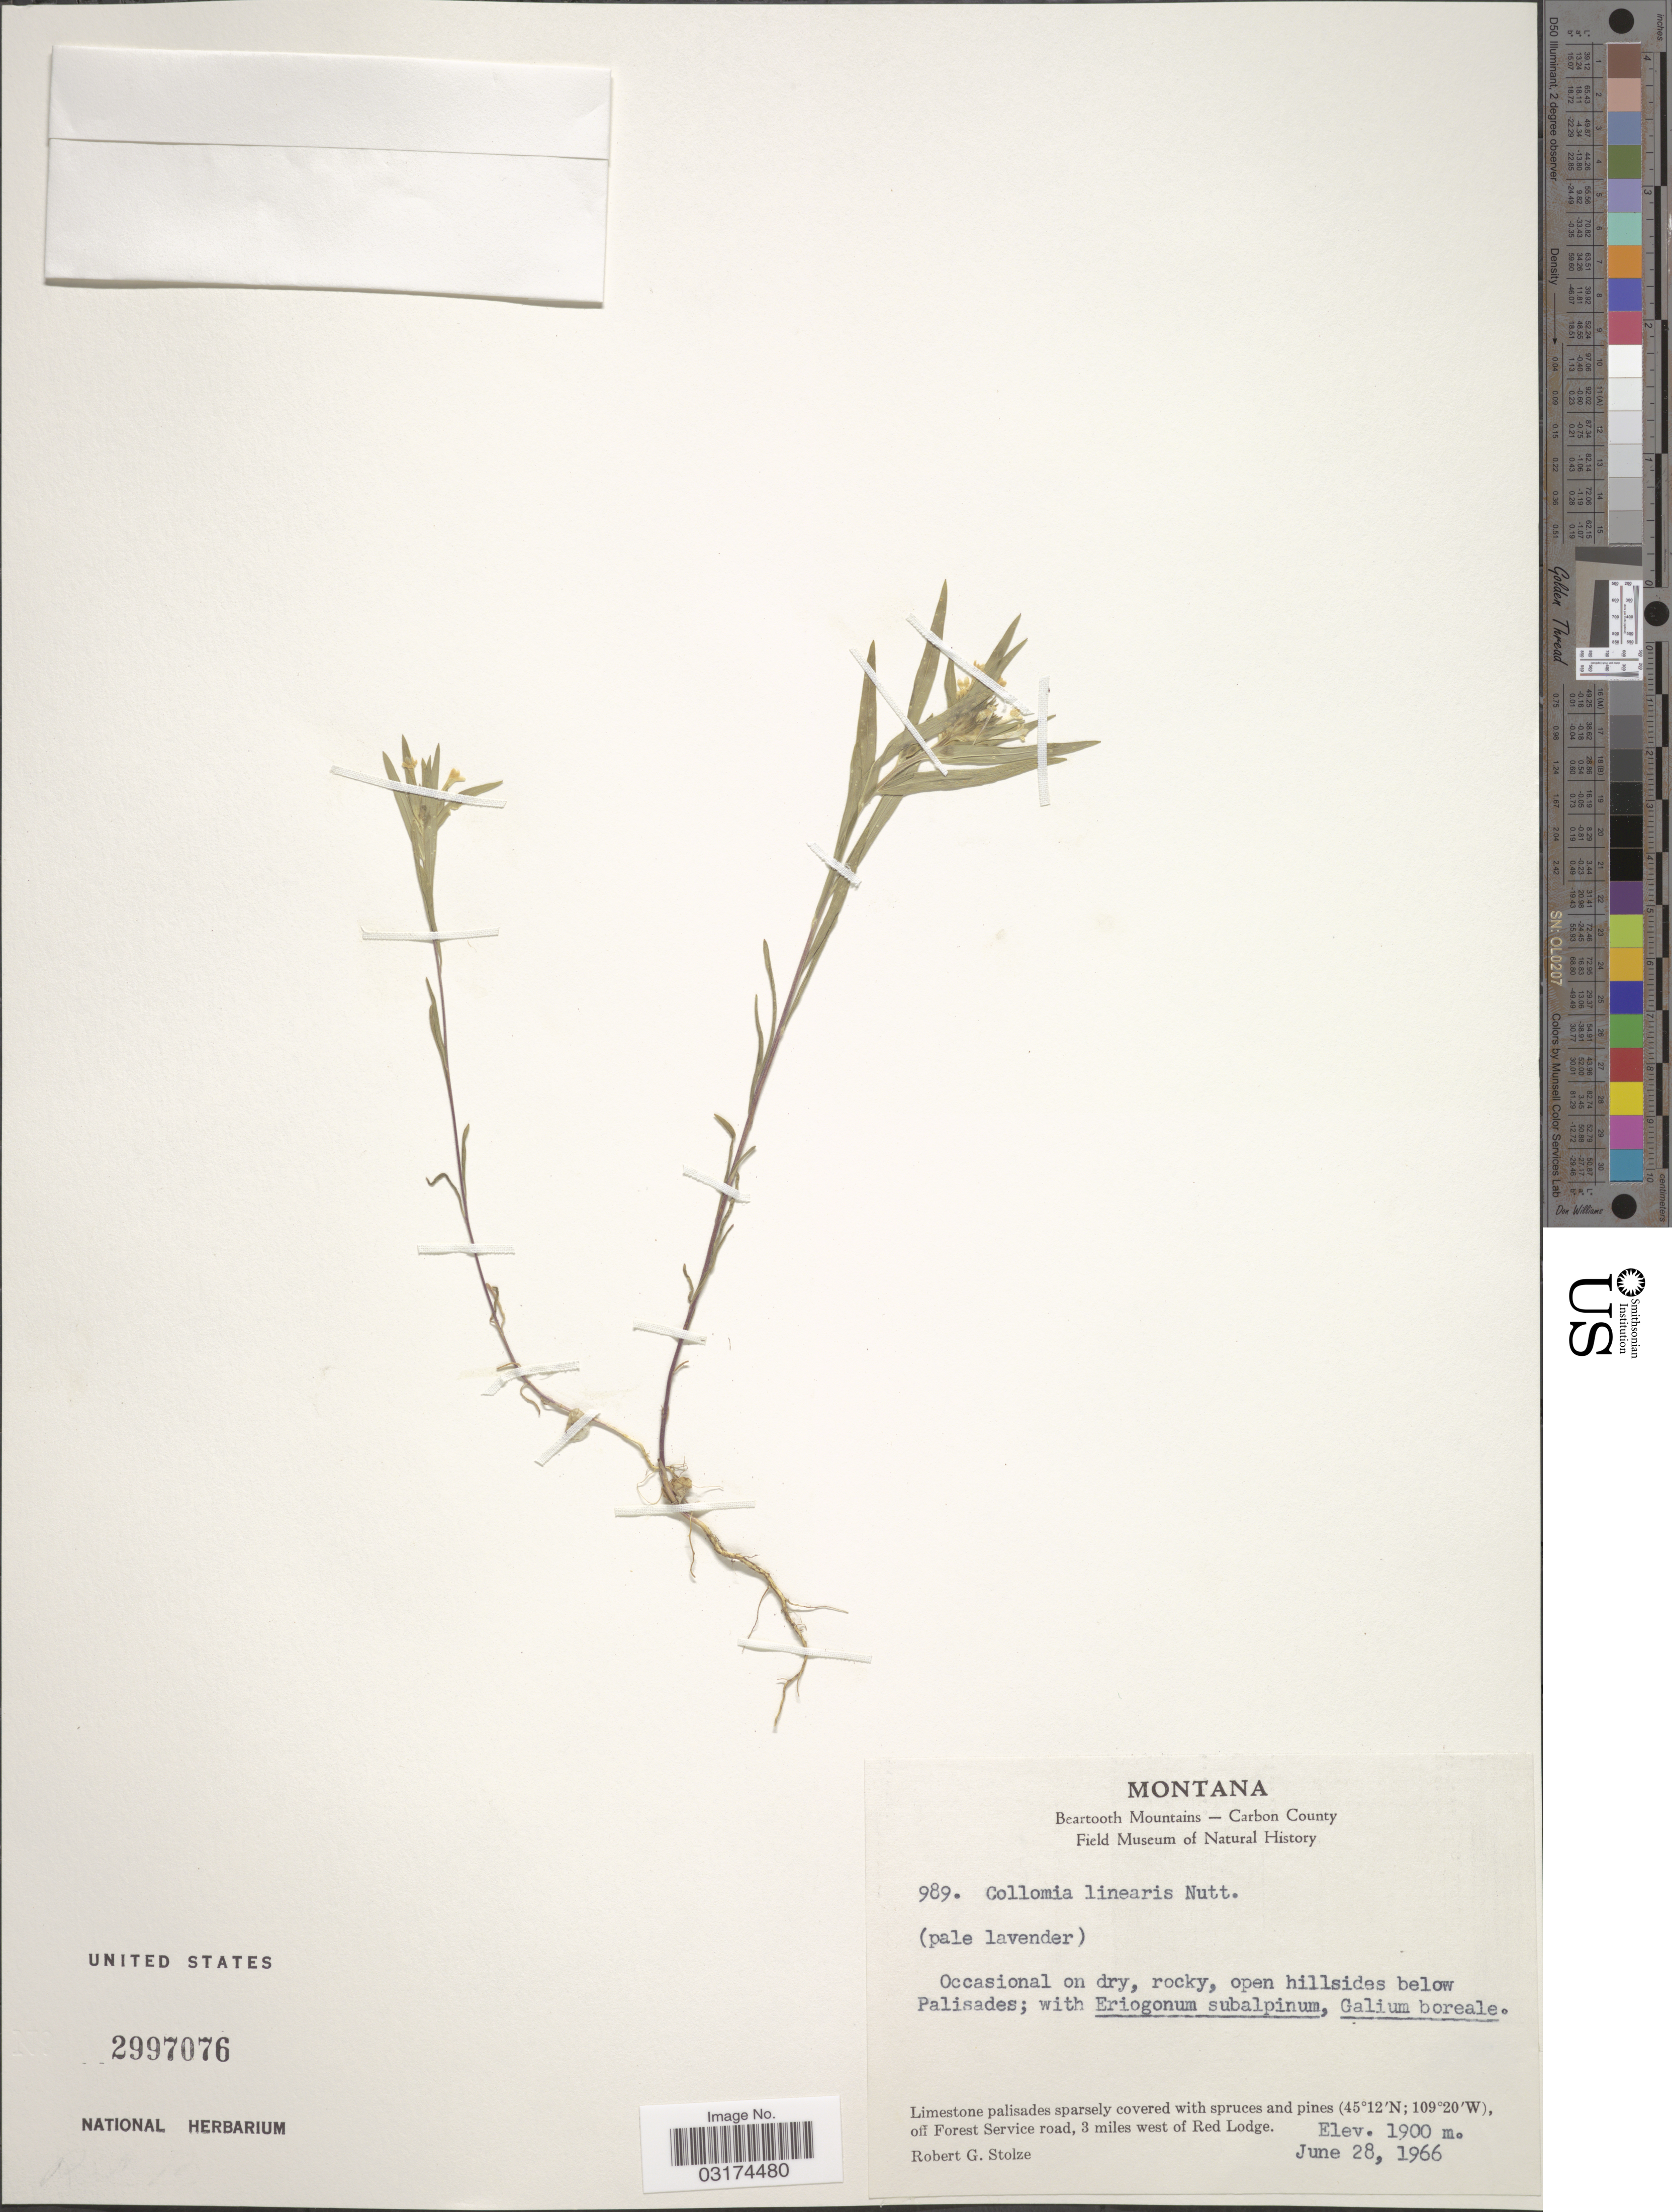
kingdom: Plantae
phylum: Tracheophyta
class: Magnoliopsida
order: Ericales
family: Polemoniaceae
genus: Collomia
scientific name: Collomia linearis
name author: Nutt.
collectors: R. G. Stolze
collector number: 989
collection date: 1966-06-28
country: United States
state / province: Montana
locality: Off forest Service road, 3 miles west Red Lodge. Beartooth Mountains - Carbon County.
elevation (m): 1900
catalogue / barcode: US 2997076